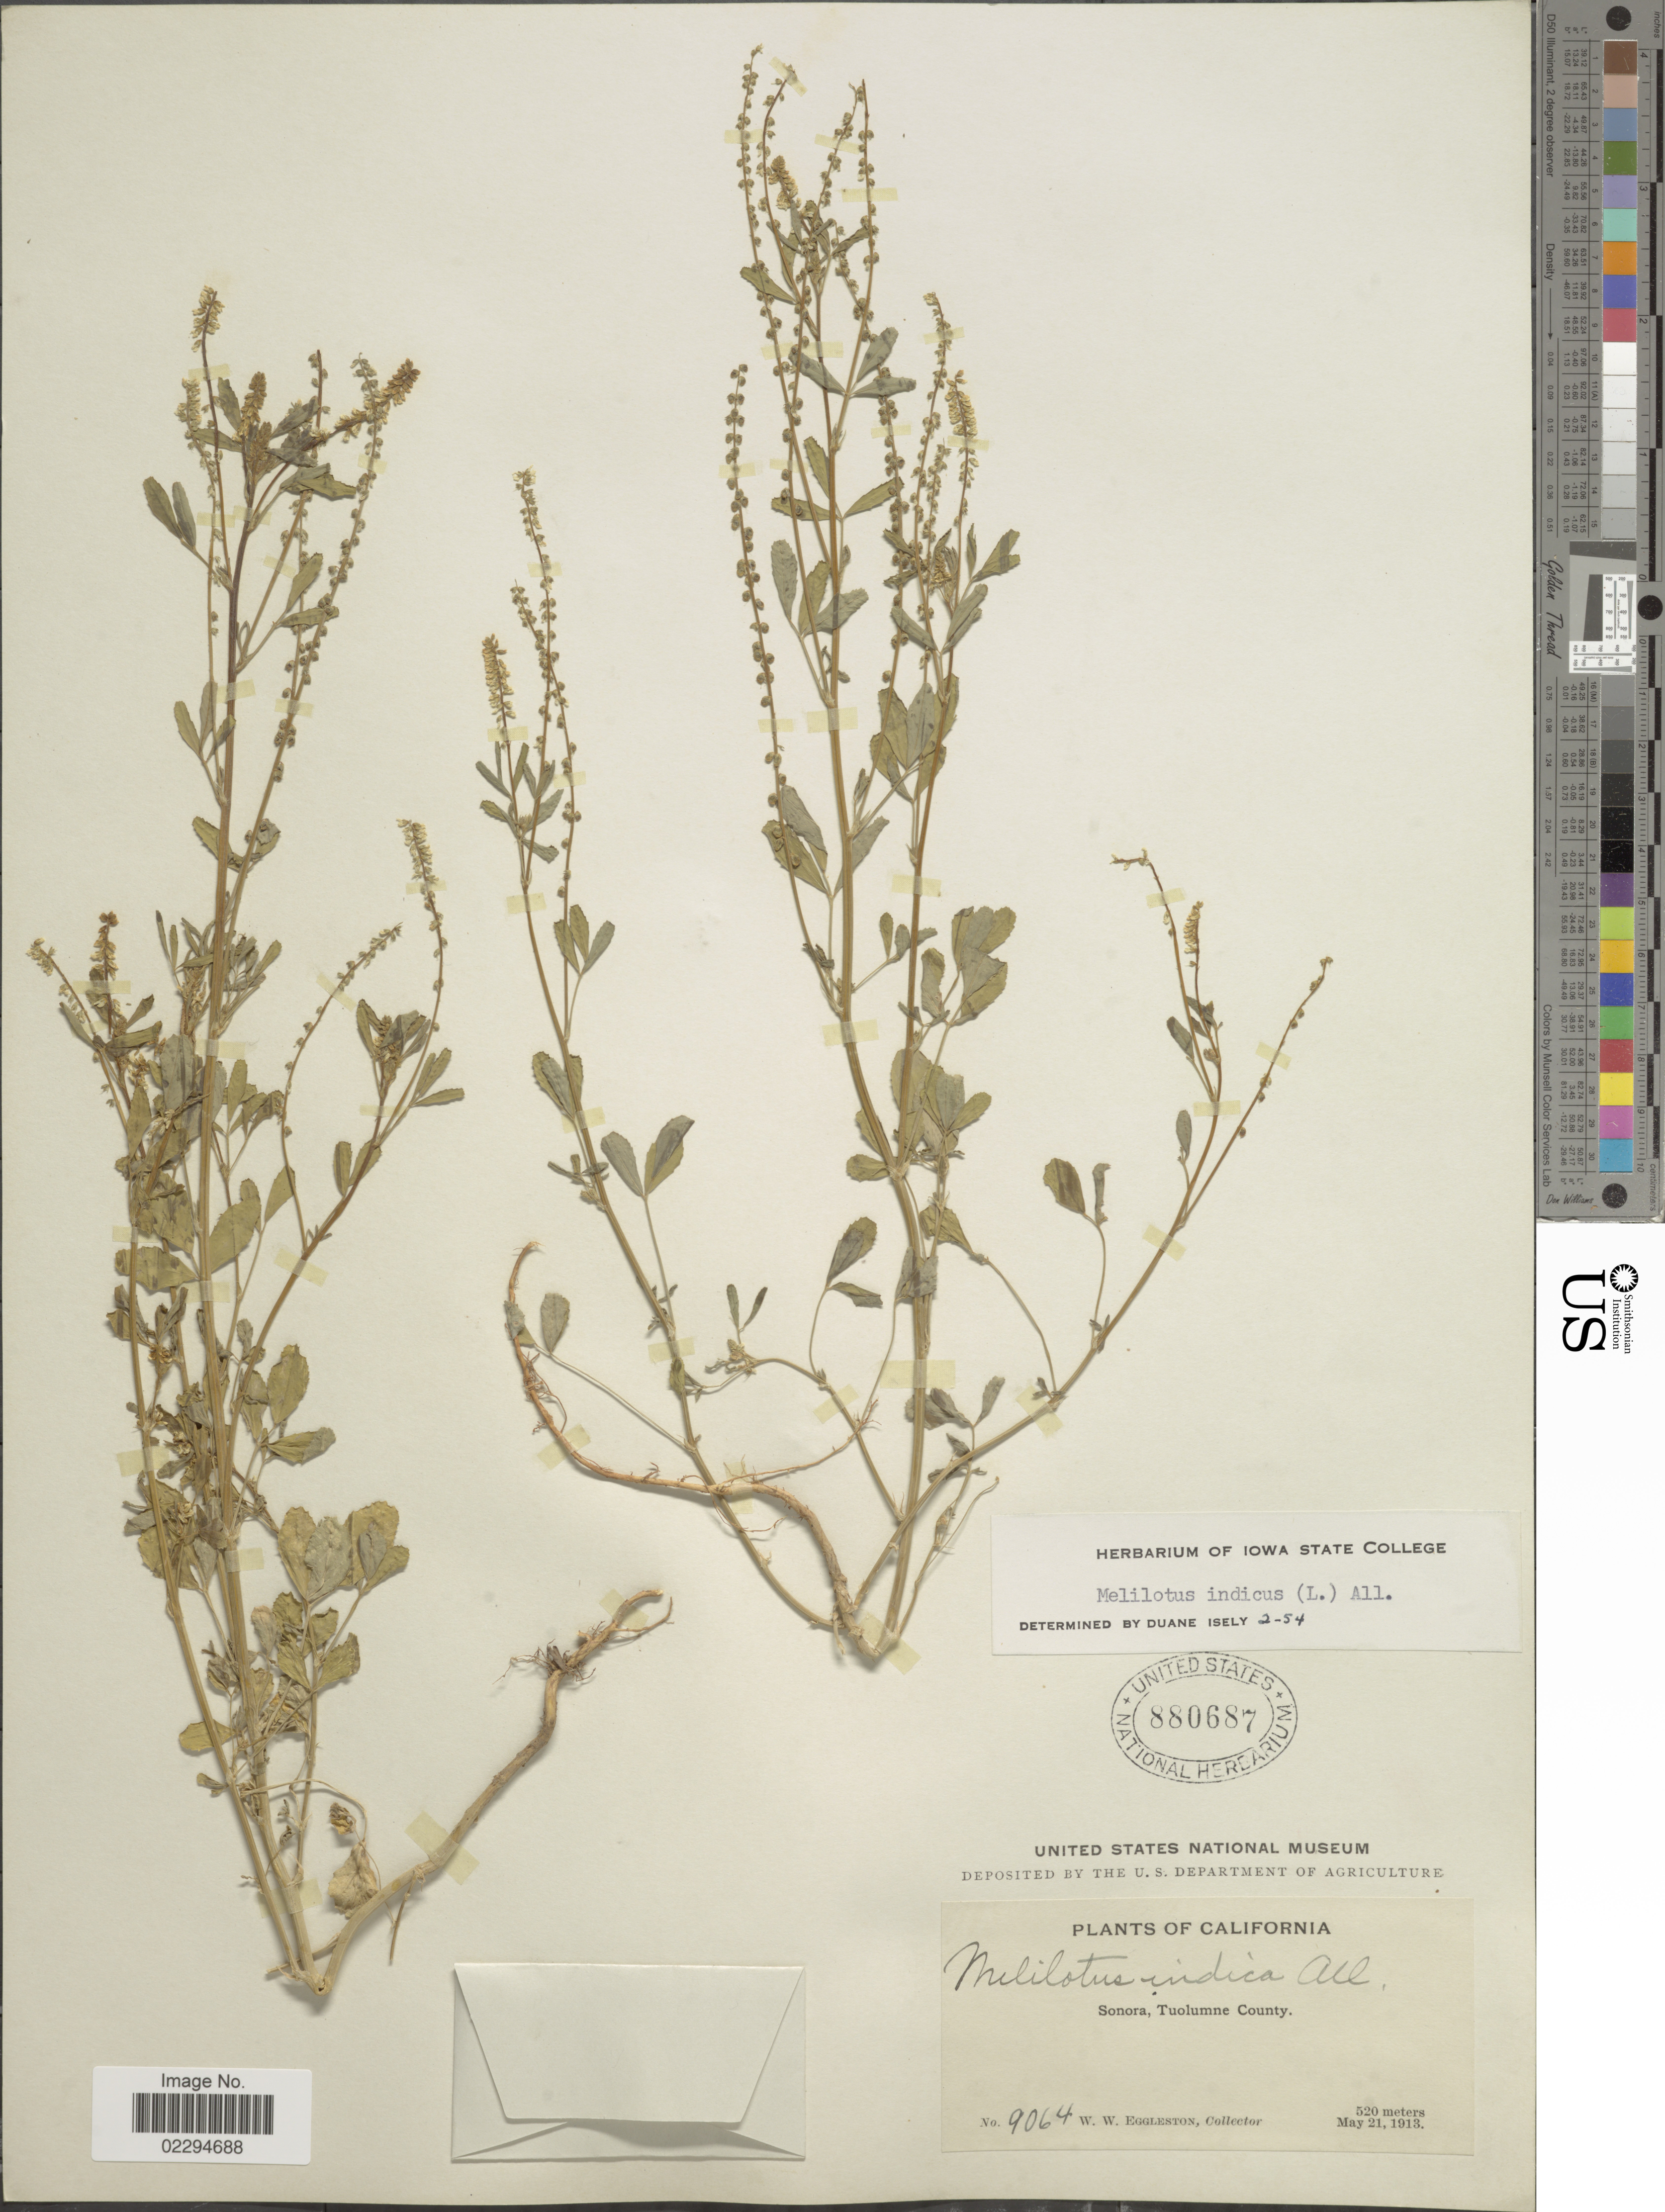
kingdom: Plantae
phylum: Tracheophyta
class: Magnoliopsida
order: Fabales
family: Fabaceae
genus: Melilotus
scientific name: Melilotus indicus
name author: (L.) All.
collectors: W. W. Eggleston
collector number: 9064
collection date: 1913-05-21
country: United States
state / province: California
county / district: Tuolumne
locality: Sonora, Tuolumne County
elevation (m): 520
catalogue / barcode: US 880687